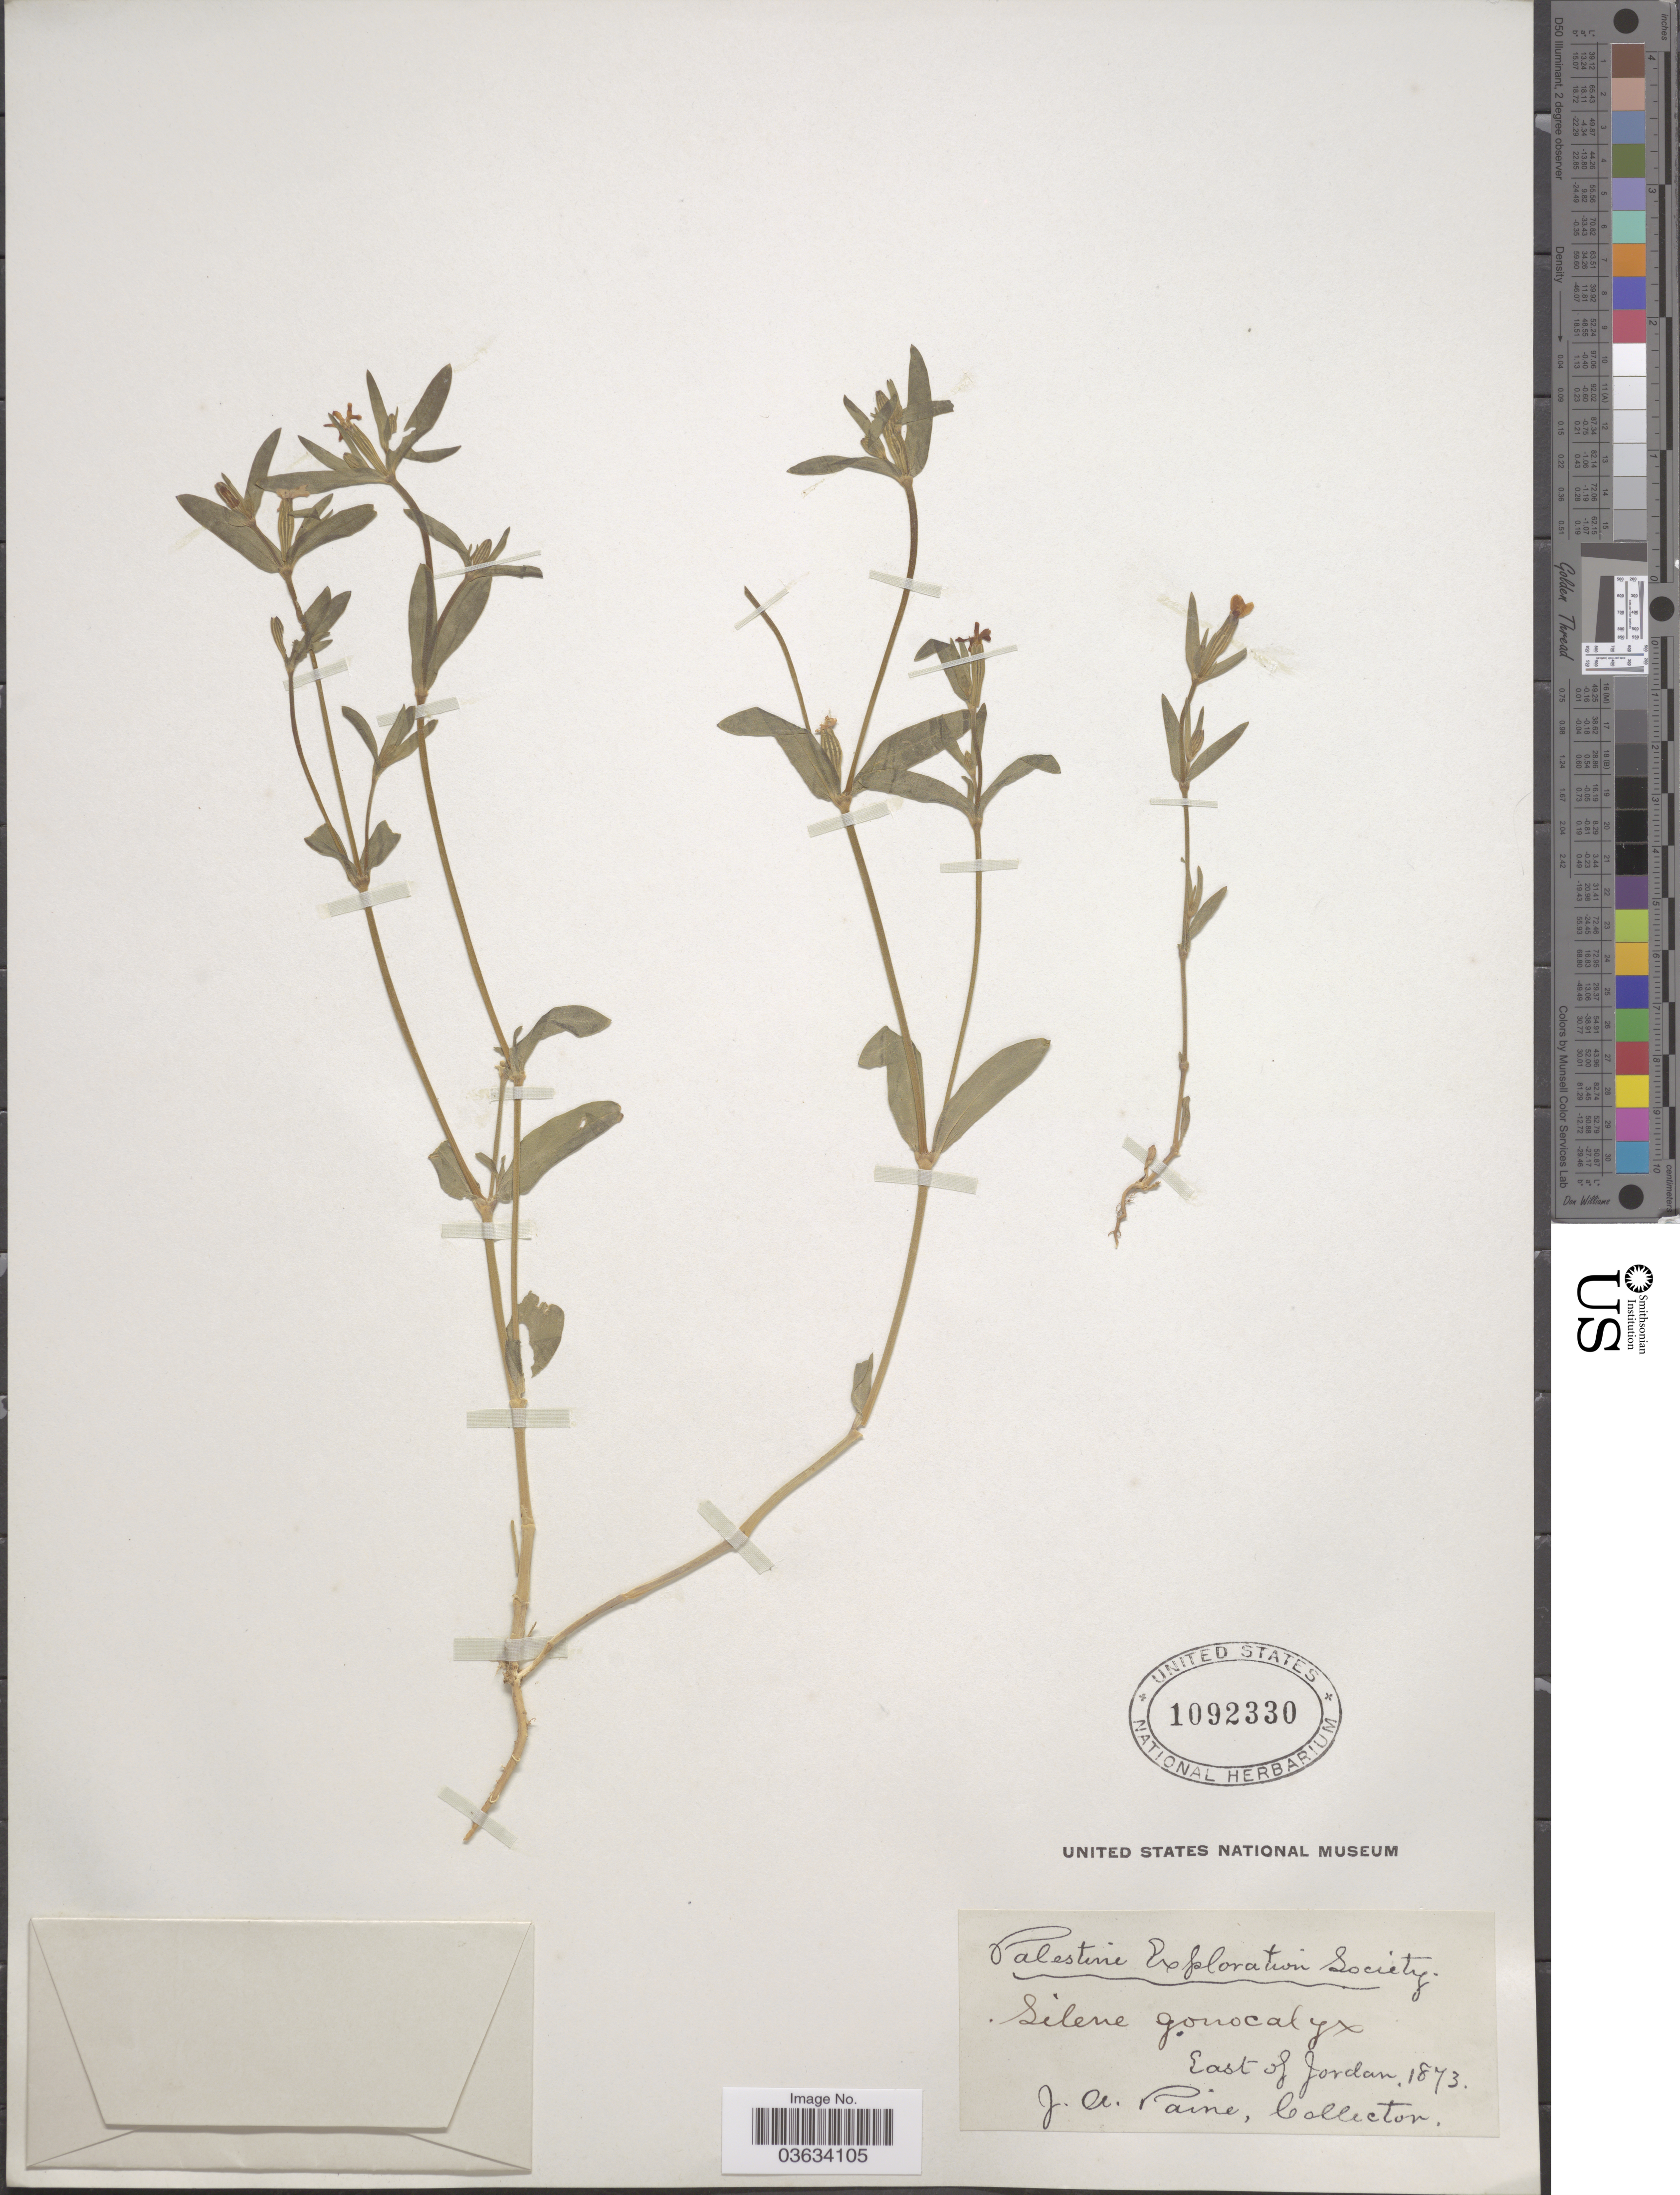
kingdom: Plantae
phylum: Tracheophyta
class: Magnoliopsida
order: Caryophyllales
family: Caryophyllaceae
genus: Silene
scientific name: Silene gonocalyx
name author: Boiss.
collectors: J. A. Paine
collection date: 1873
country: Jordan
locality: East of Jordan.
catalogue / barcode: US 1092330